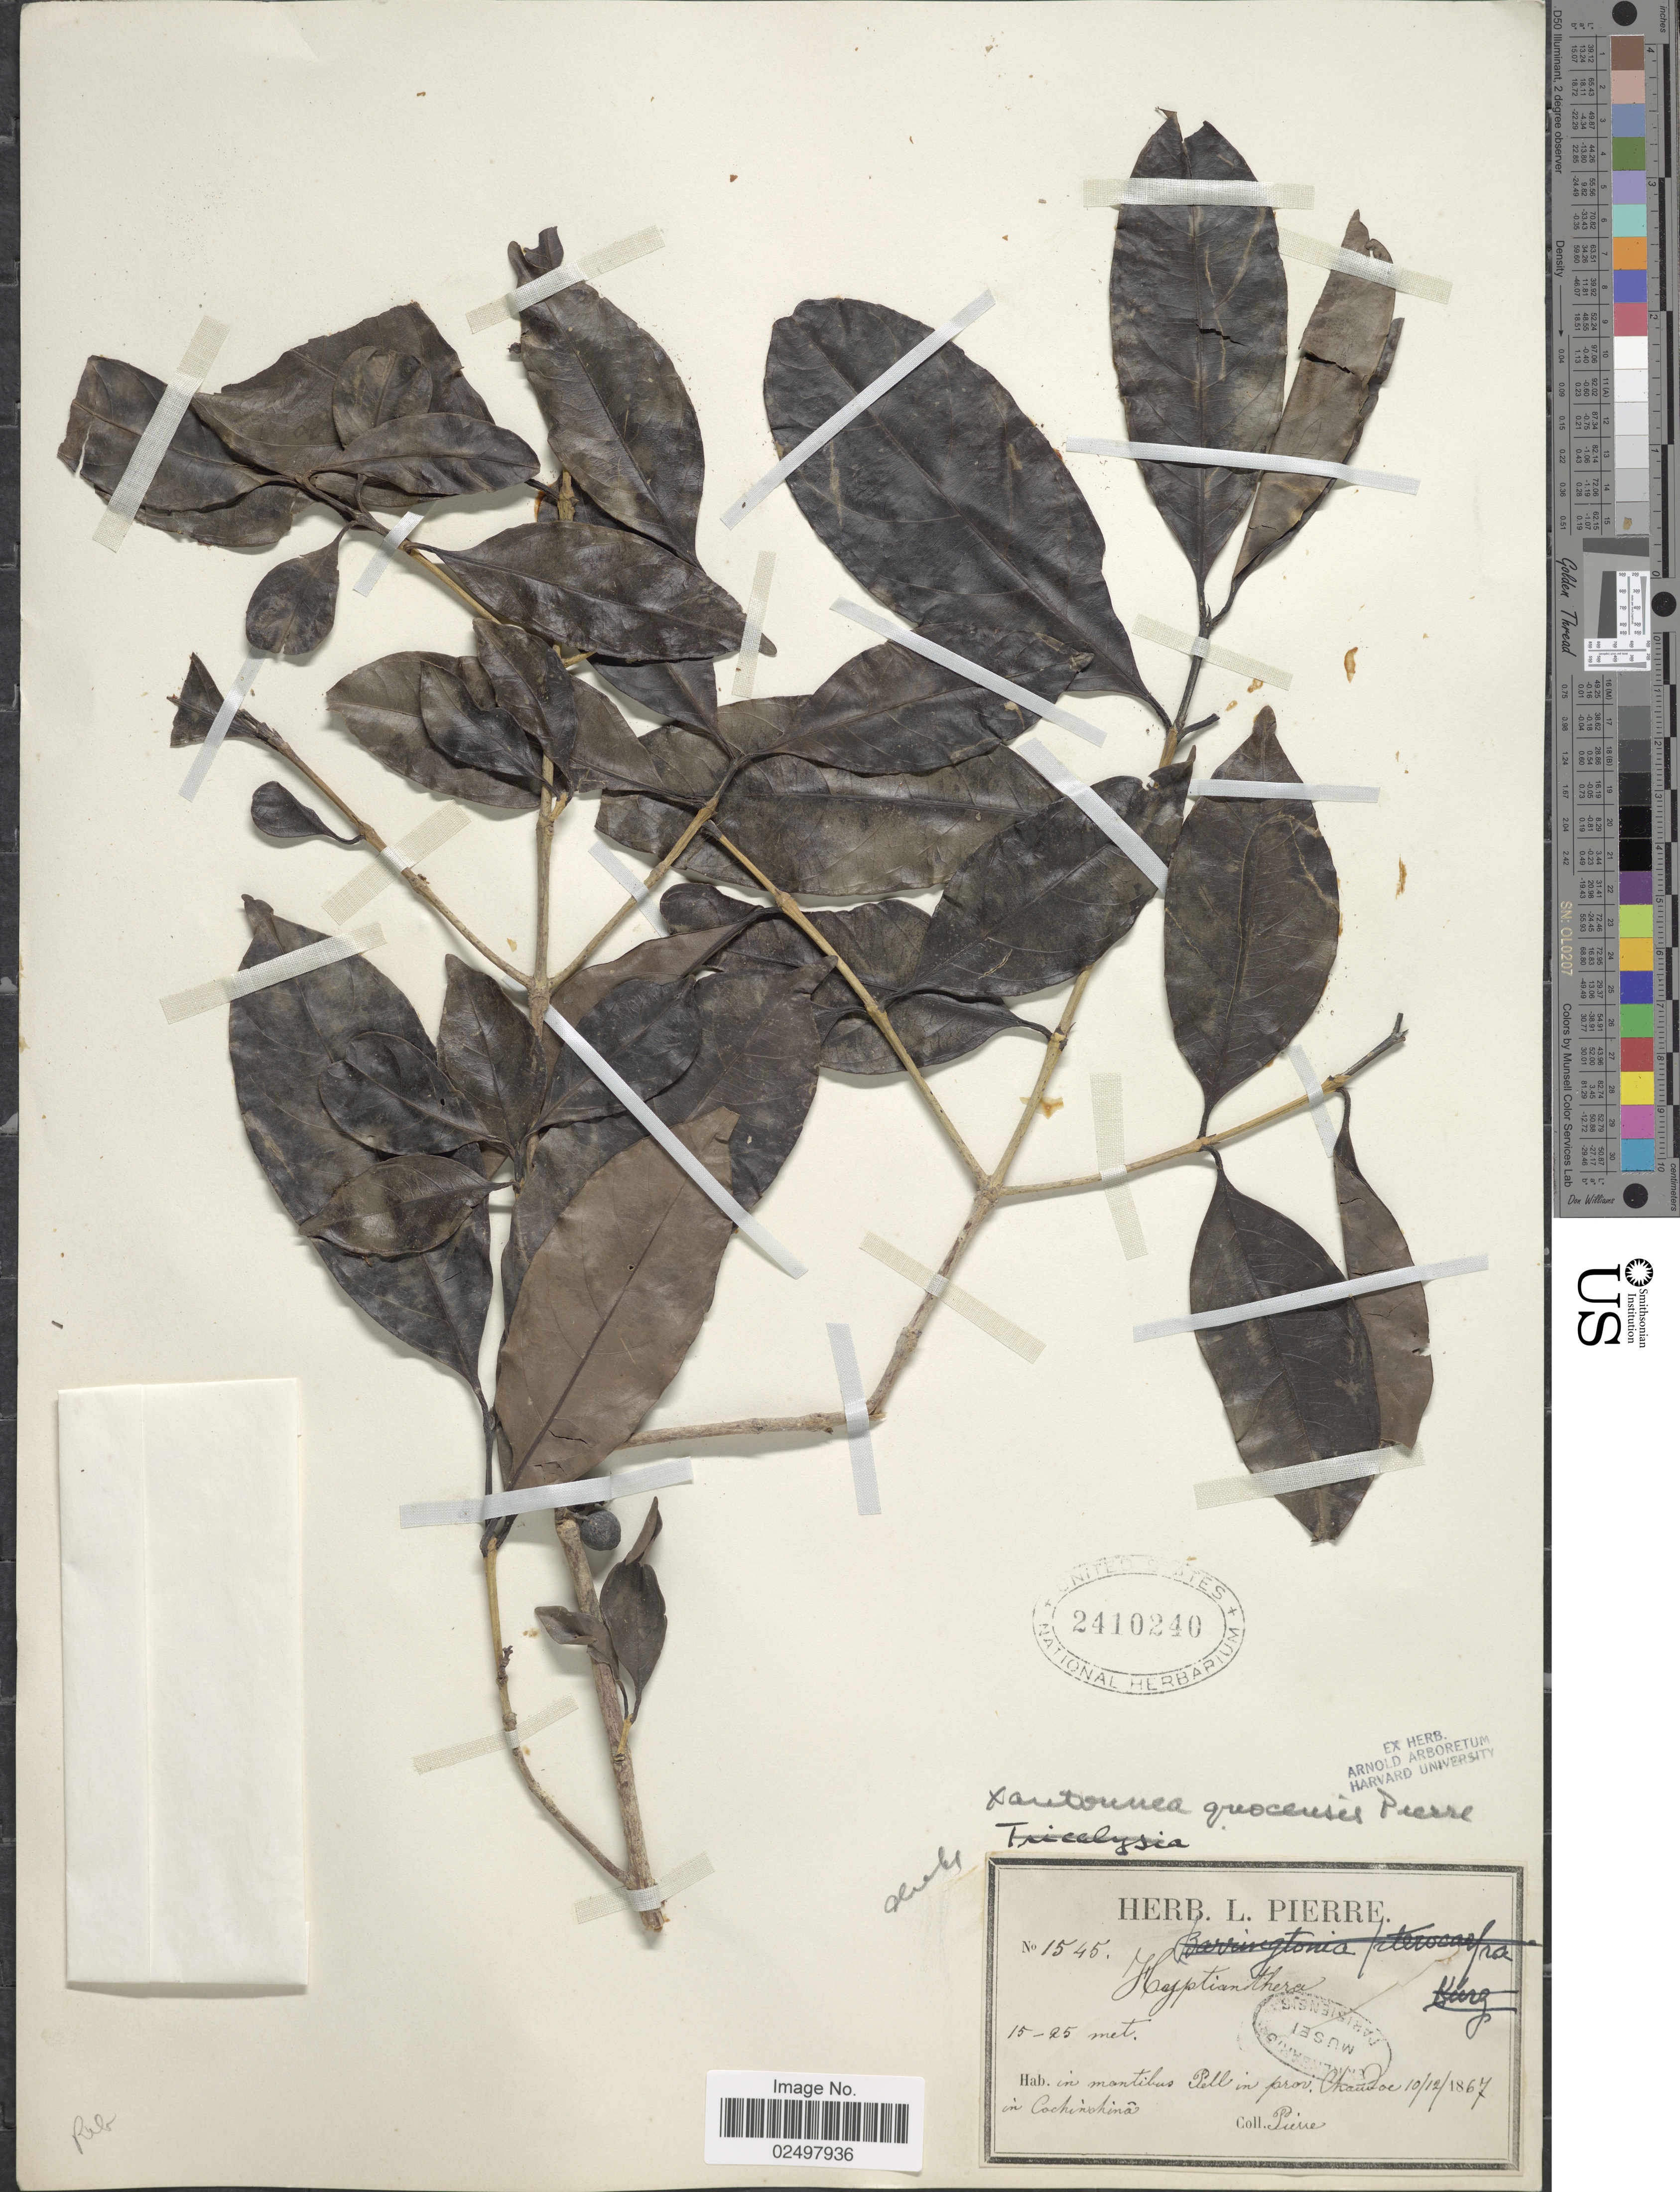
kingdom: Plantae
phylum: Tracheophyta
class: Magnoliopsida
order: Gentianales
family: Rubiaceae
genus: Xantonnea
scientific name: Xantonnea quocensis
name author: Pierre ex Pit.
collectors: L. Pierre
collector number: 1545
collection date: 1867-12-10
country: Vietnam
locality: In montibus Pell in prov. Chaudoc in Cochinchina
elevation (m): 15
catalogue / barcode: US 2410240